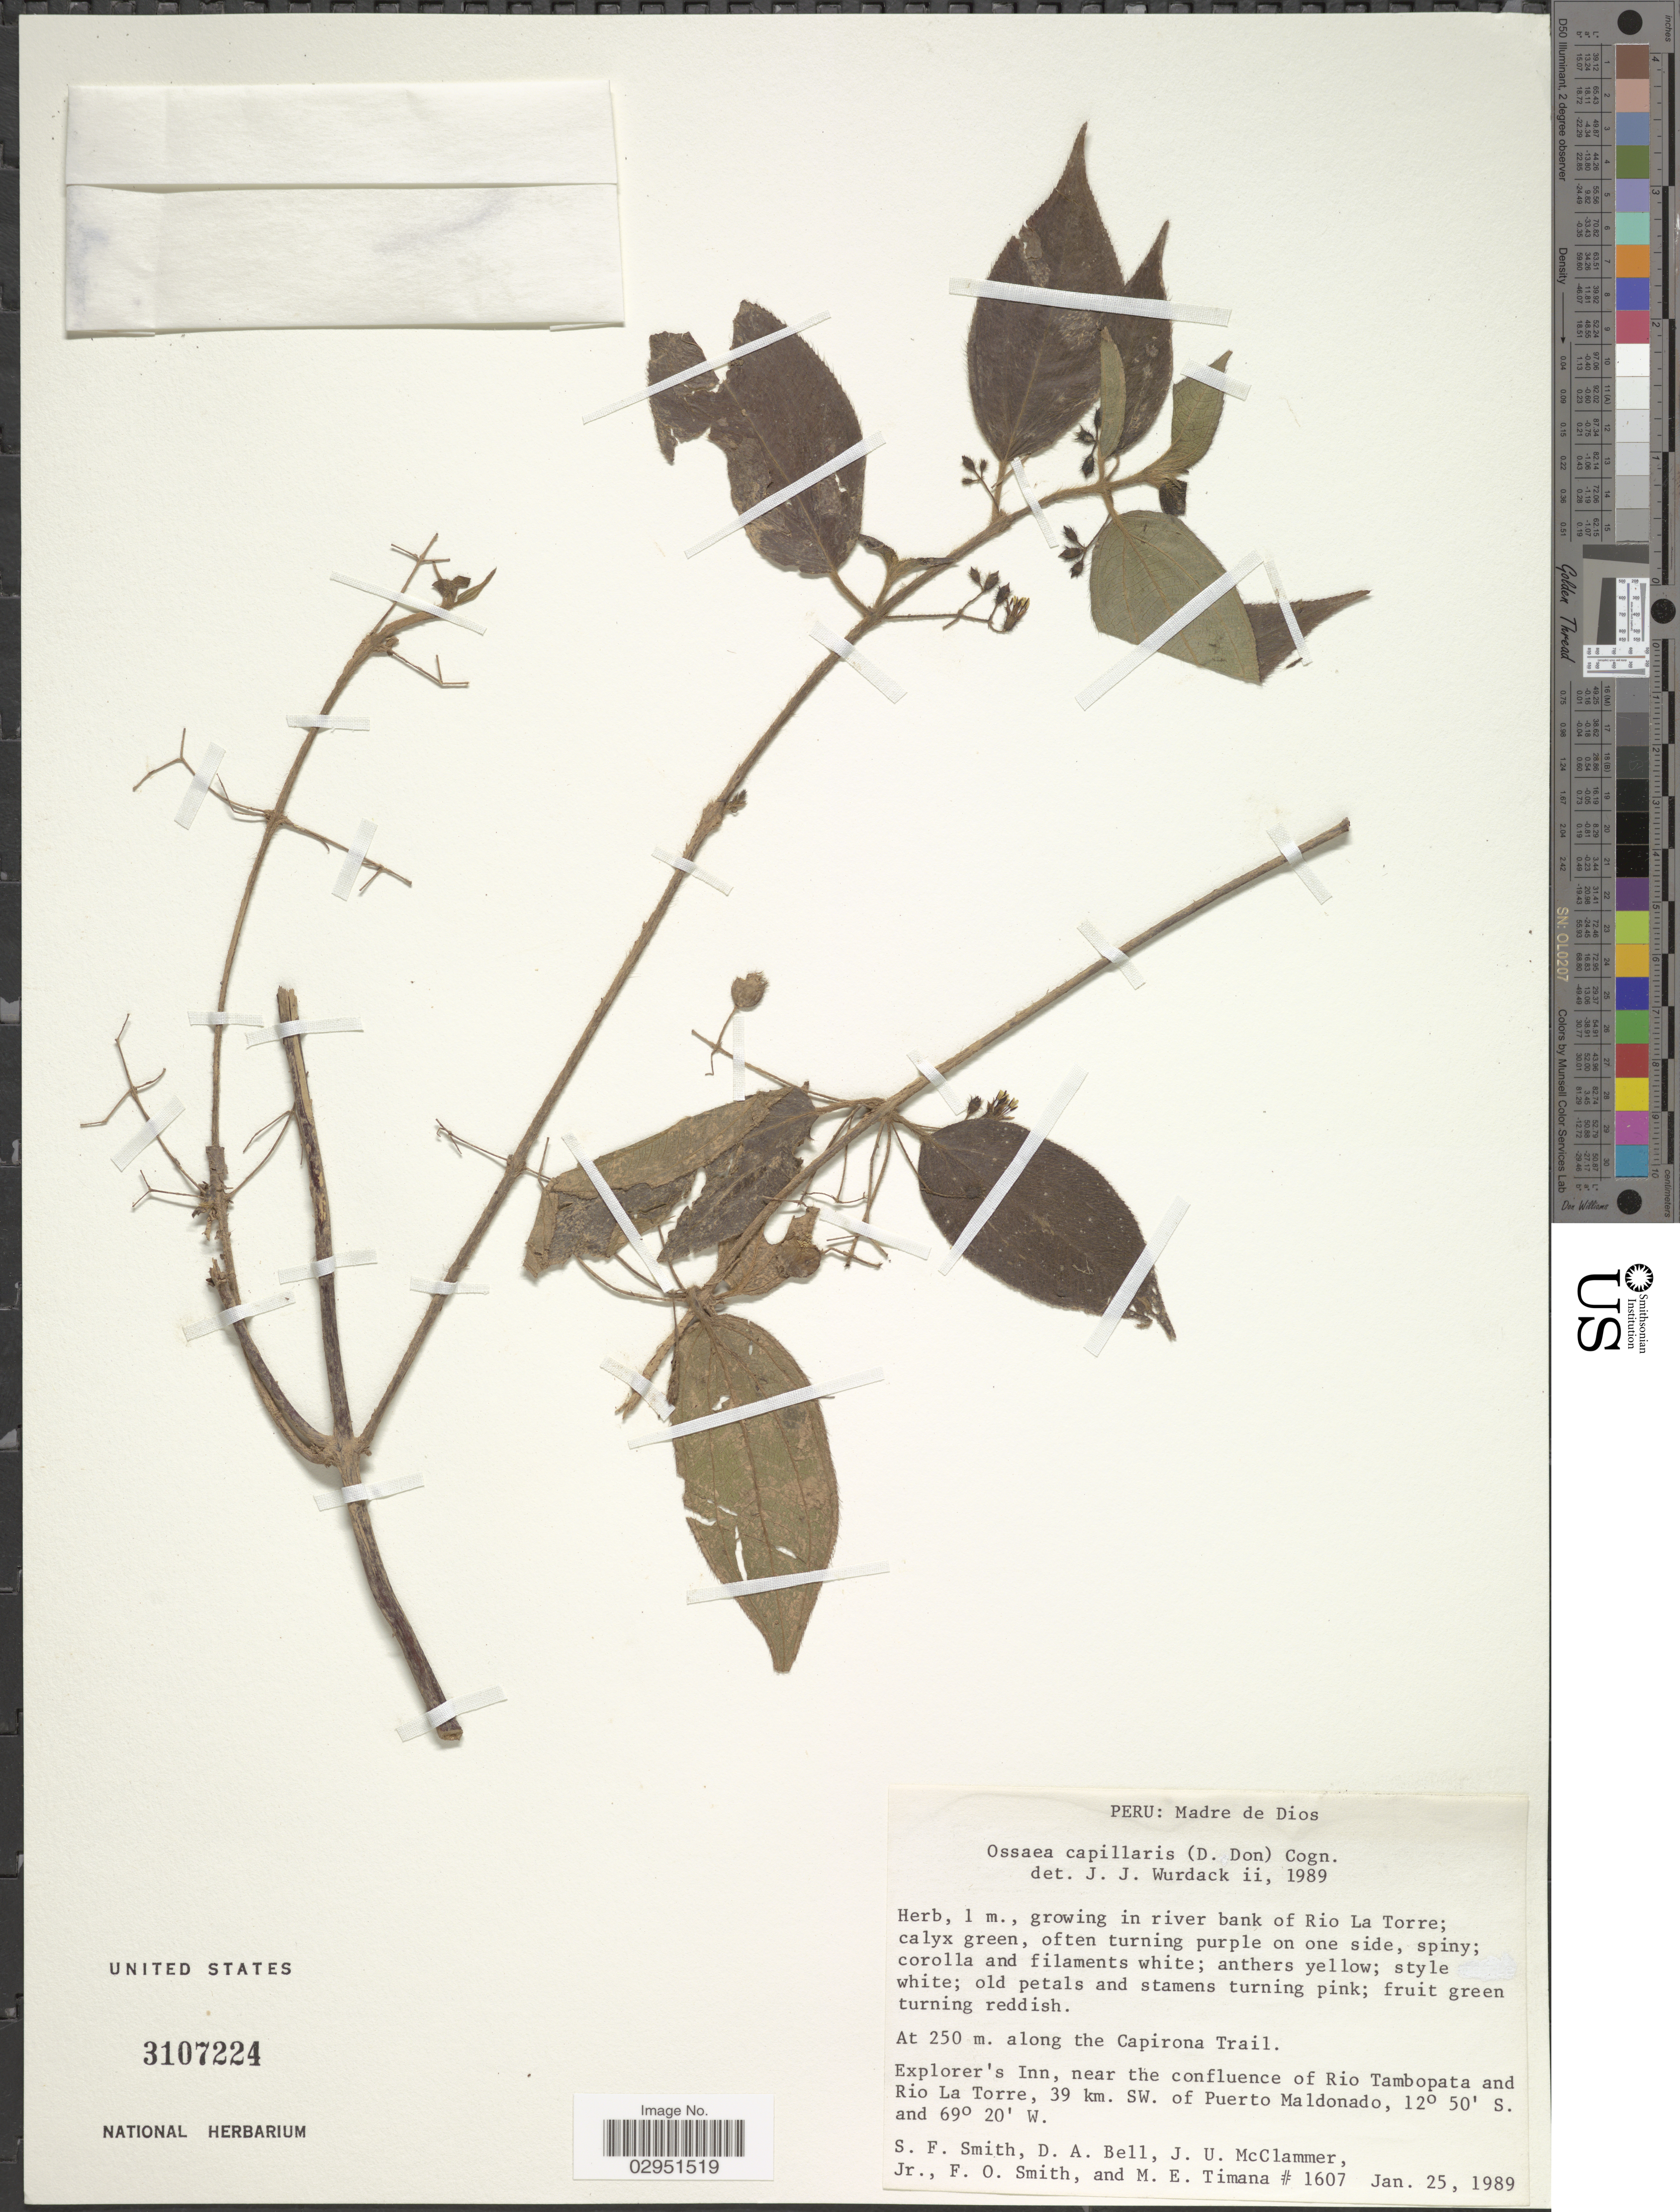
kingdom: Plantae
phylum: Tracheophyta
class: Magnoliopsida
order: Myrtales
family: Melastomataceae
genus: Ossaea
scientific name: Ossaea capillaris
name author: (D. Don) Cogn.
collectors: S.F. Smith, D. A. Bell, J. McClammer Jr. & F. Smith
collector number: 1607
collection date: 1989-01-25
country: Peru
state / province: Madre de Dios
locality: Along the Capirona Trail. Explorer's Inn, near the confluence of Rio Tambopata and Rio La Torre, 39 km. SW. of Puerto Maldonado.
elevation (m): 250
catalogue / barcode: US 3107224